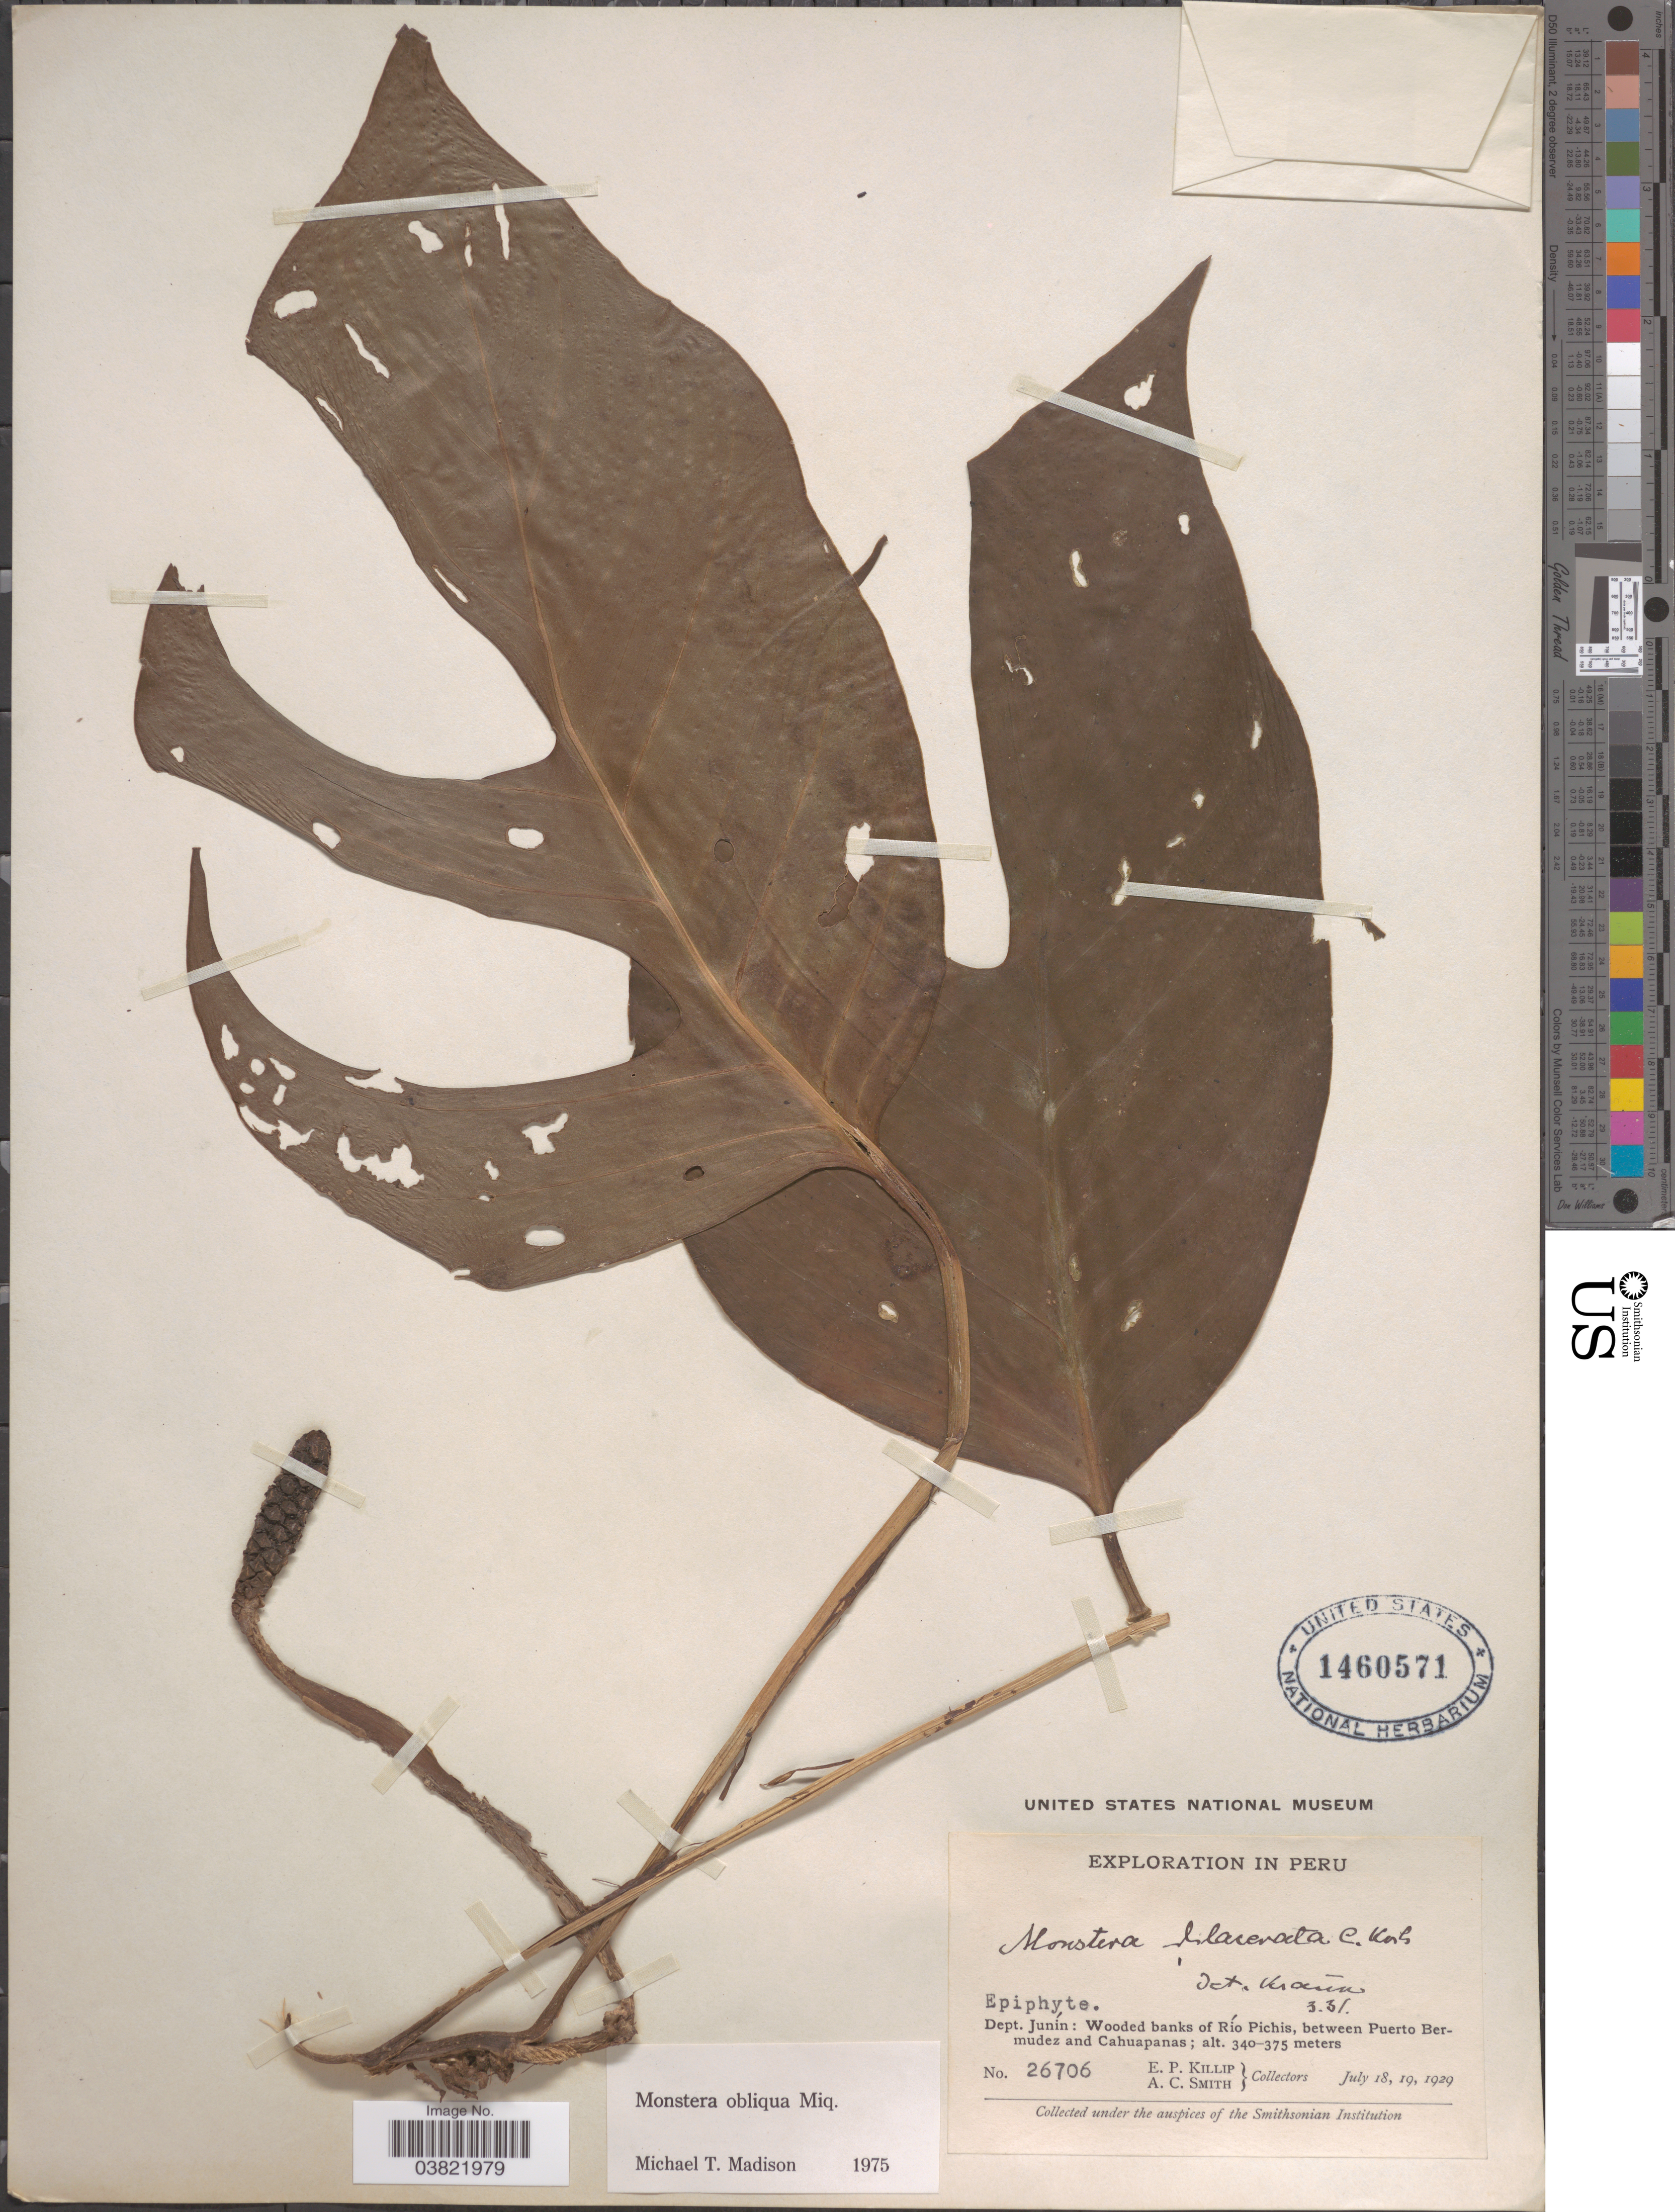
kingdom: Plantae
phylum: Tracheophyta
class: Liliopsida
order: Alismatales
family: Araceae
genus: Monstera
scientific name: Monstera obliqua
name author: Miq.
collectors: E. P. Killip & A. C. Smith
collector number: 26706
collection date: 1929-07-18/1929-07-19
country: Peru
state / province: Junín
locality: Dept. Junín: Wooded banks of Río Pichis, between Puerto Bermudez and Cahuapanas.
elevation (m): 340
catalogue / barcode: US 1460571